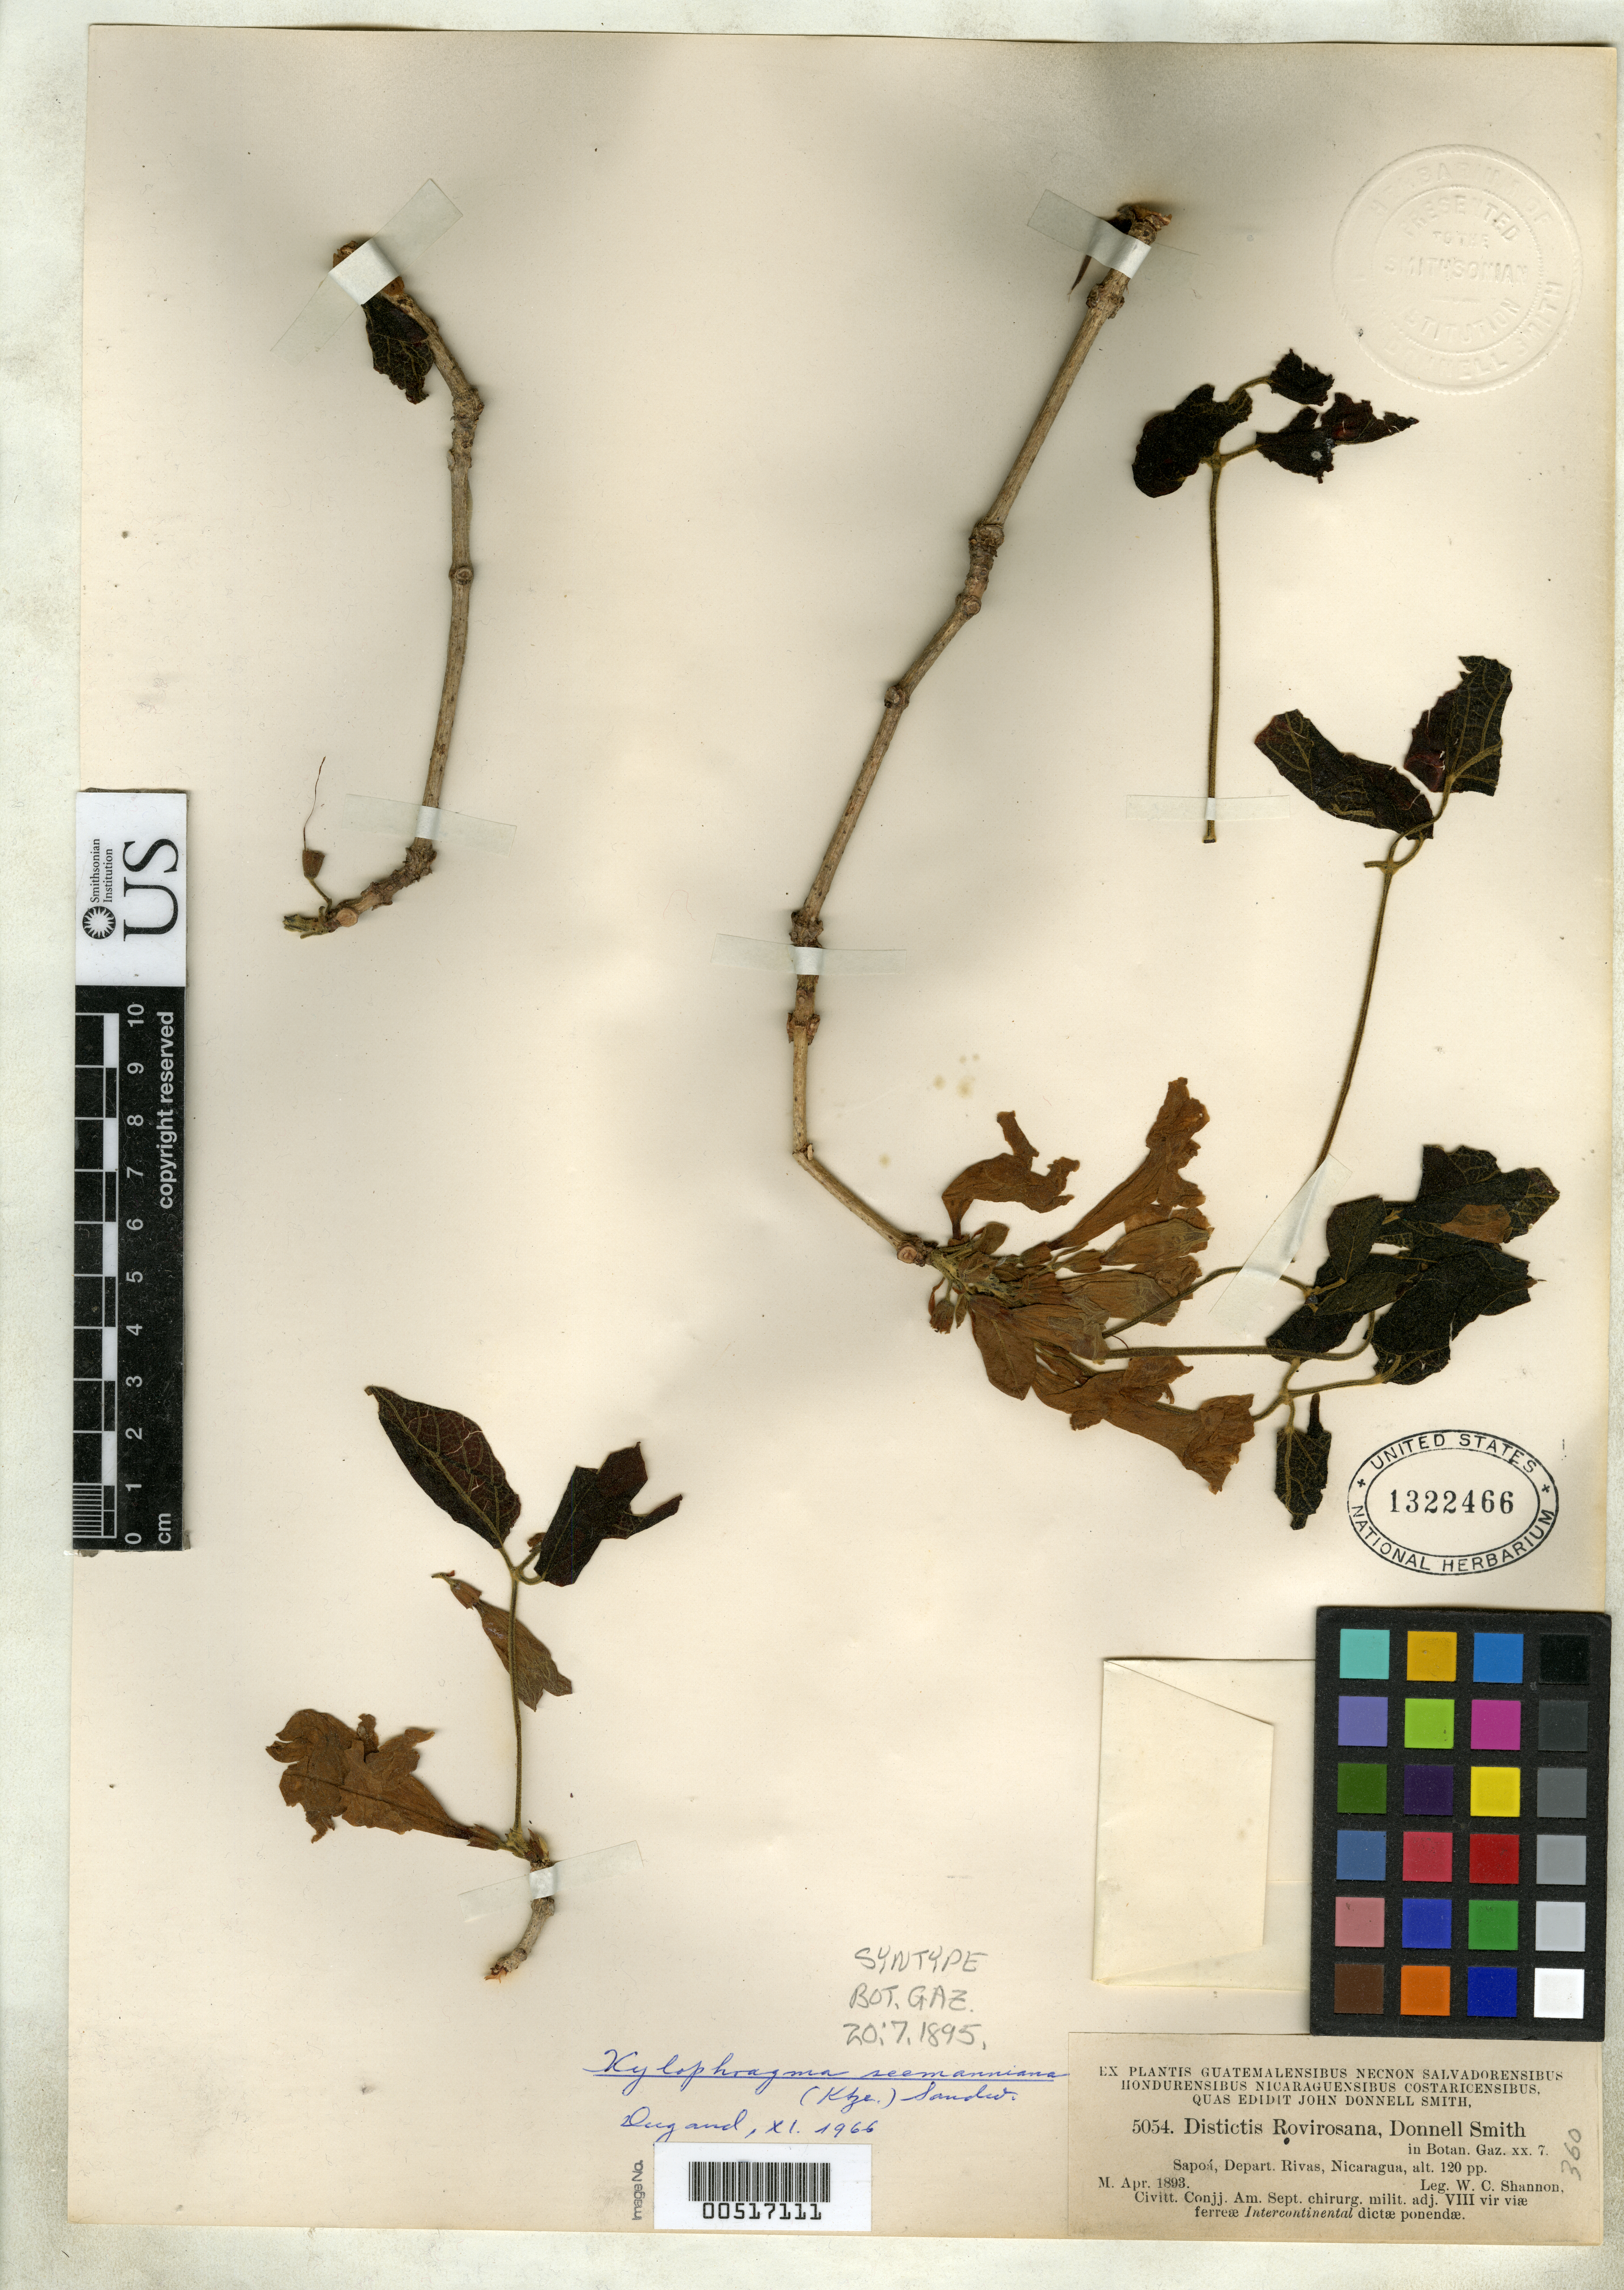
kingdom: Plantae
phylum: Tracheophyta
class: Magnoliopsida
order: Lamiales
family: Bignoniaceae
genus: Distictis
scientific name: Distictis rovirosana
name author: Donn. Sm.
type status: Syntype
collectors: W. C. Shannon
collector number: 5054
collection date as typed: Apr 1893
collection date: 1893-04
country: Nicaragua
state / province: Rivas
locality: Sapoa.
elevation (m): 37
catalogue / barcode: US 1322466